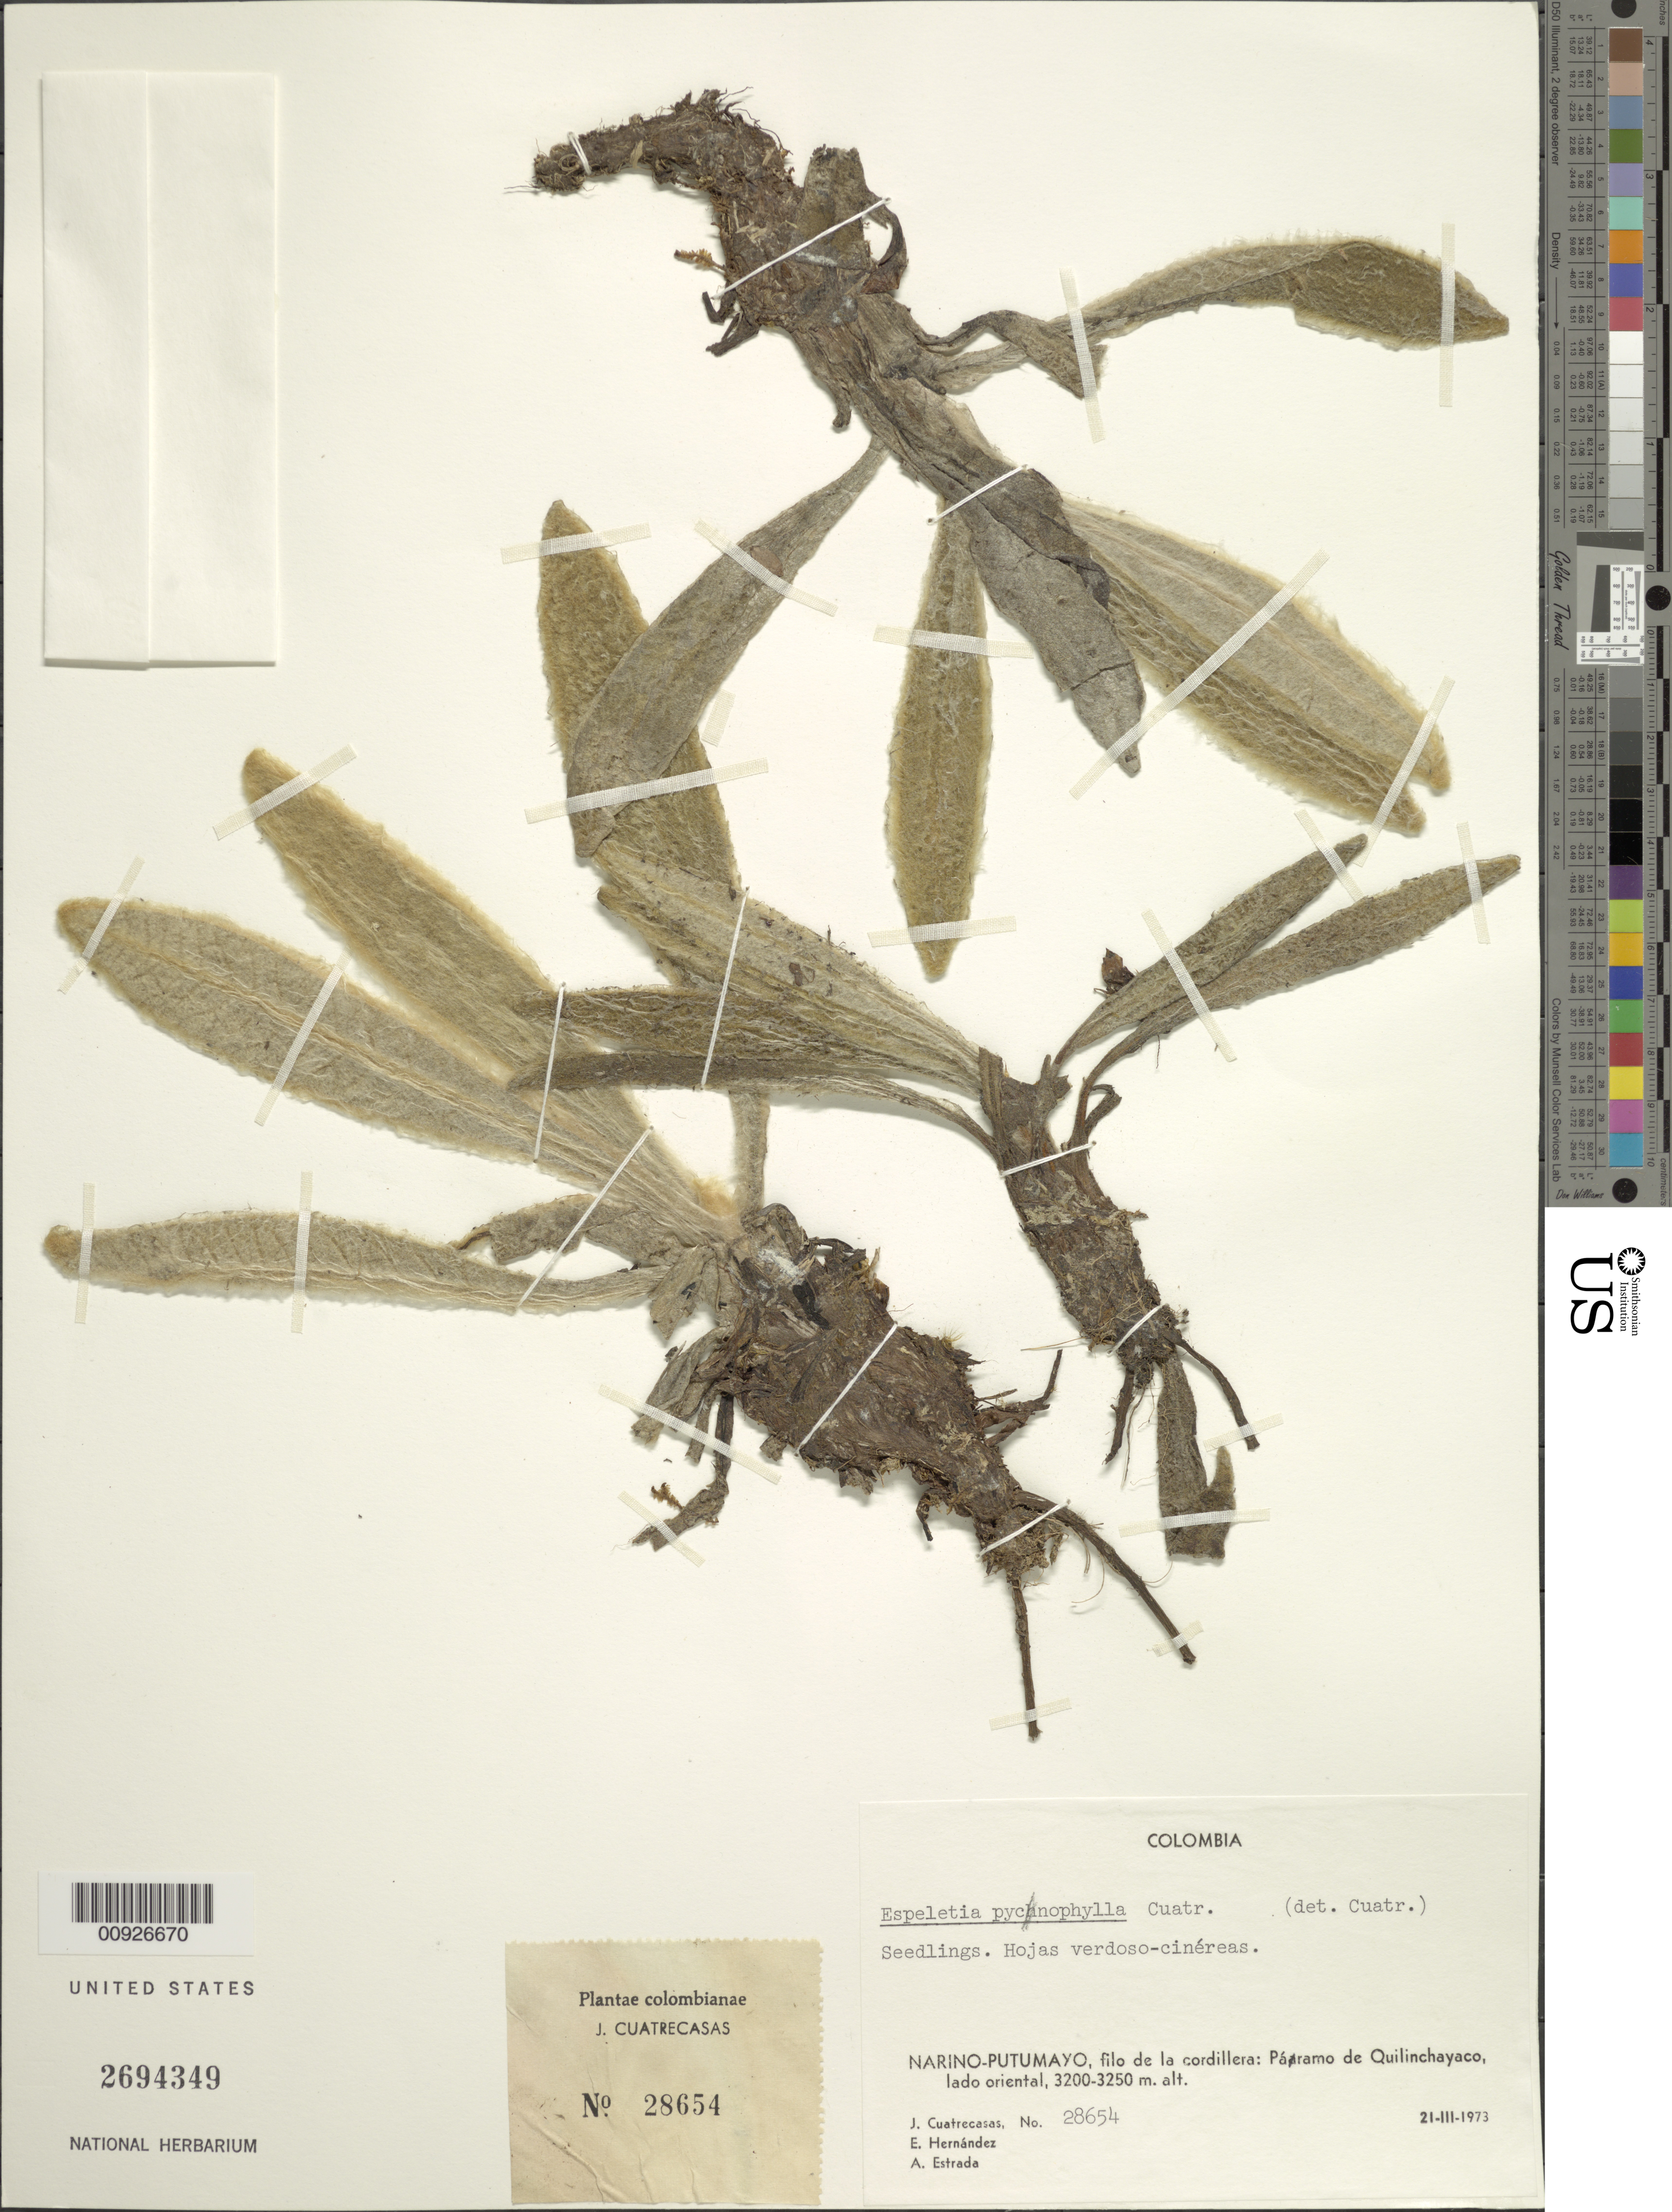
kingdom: Plantae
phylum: Tracheophyta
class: Magnoliopsida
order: Asterales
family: Asteraceae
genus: Espeletia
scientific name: Espeletia pycnophylla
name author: Cuatrec.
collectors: J. Cuatrecasas, E. Hernández & A. Estrada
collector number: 28654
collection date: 1973-03-21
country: Colombia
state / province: Nariño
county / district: Nariño-Putumayo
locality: Paramo de Quilinchayaco. Filo de La Cordillera, Páramo de Quilinchayaco, Lado Oriental.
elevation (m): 3200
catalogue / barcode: US 2694349